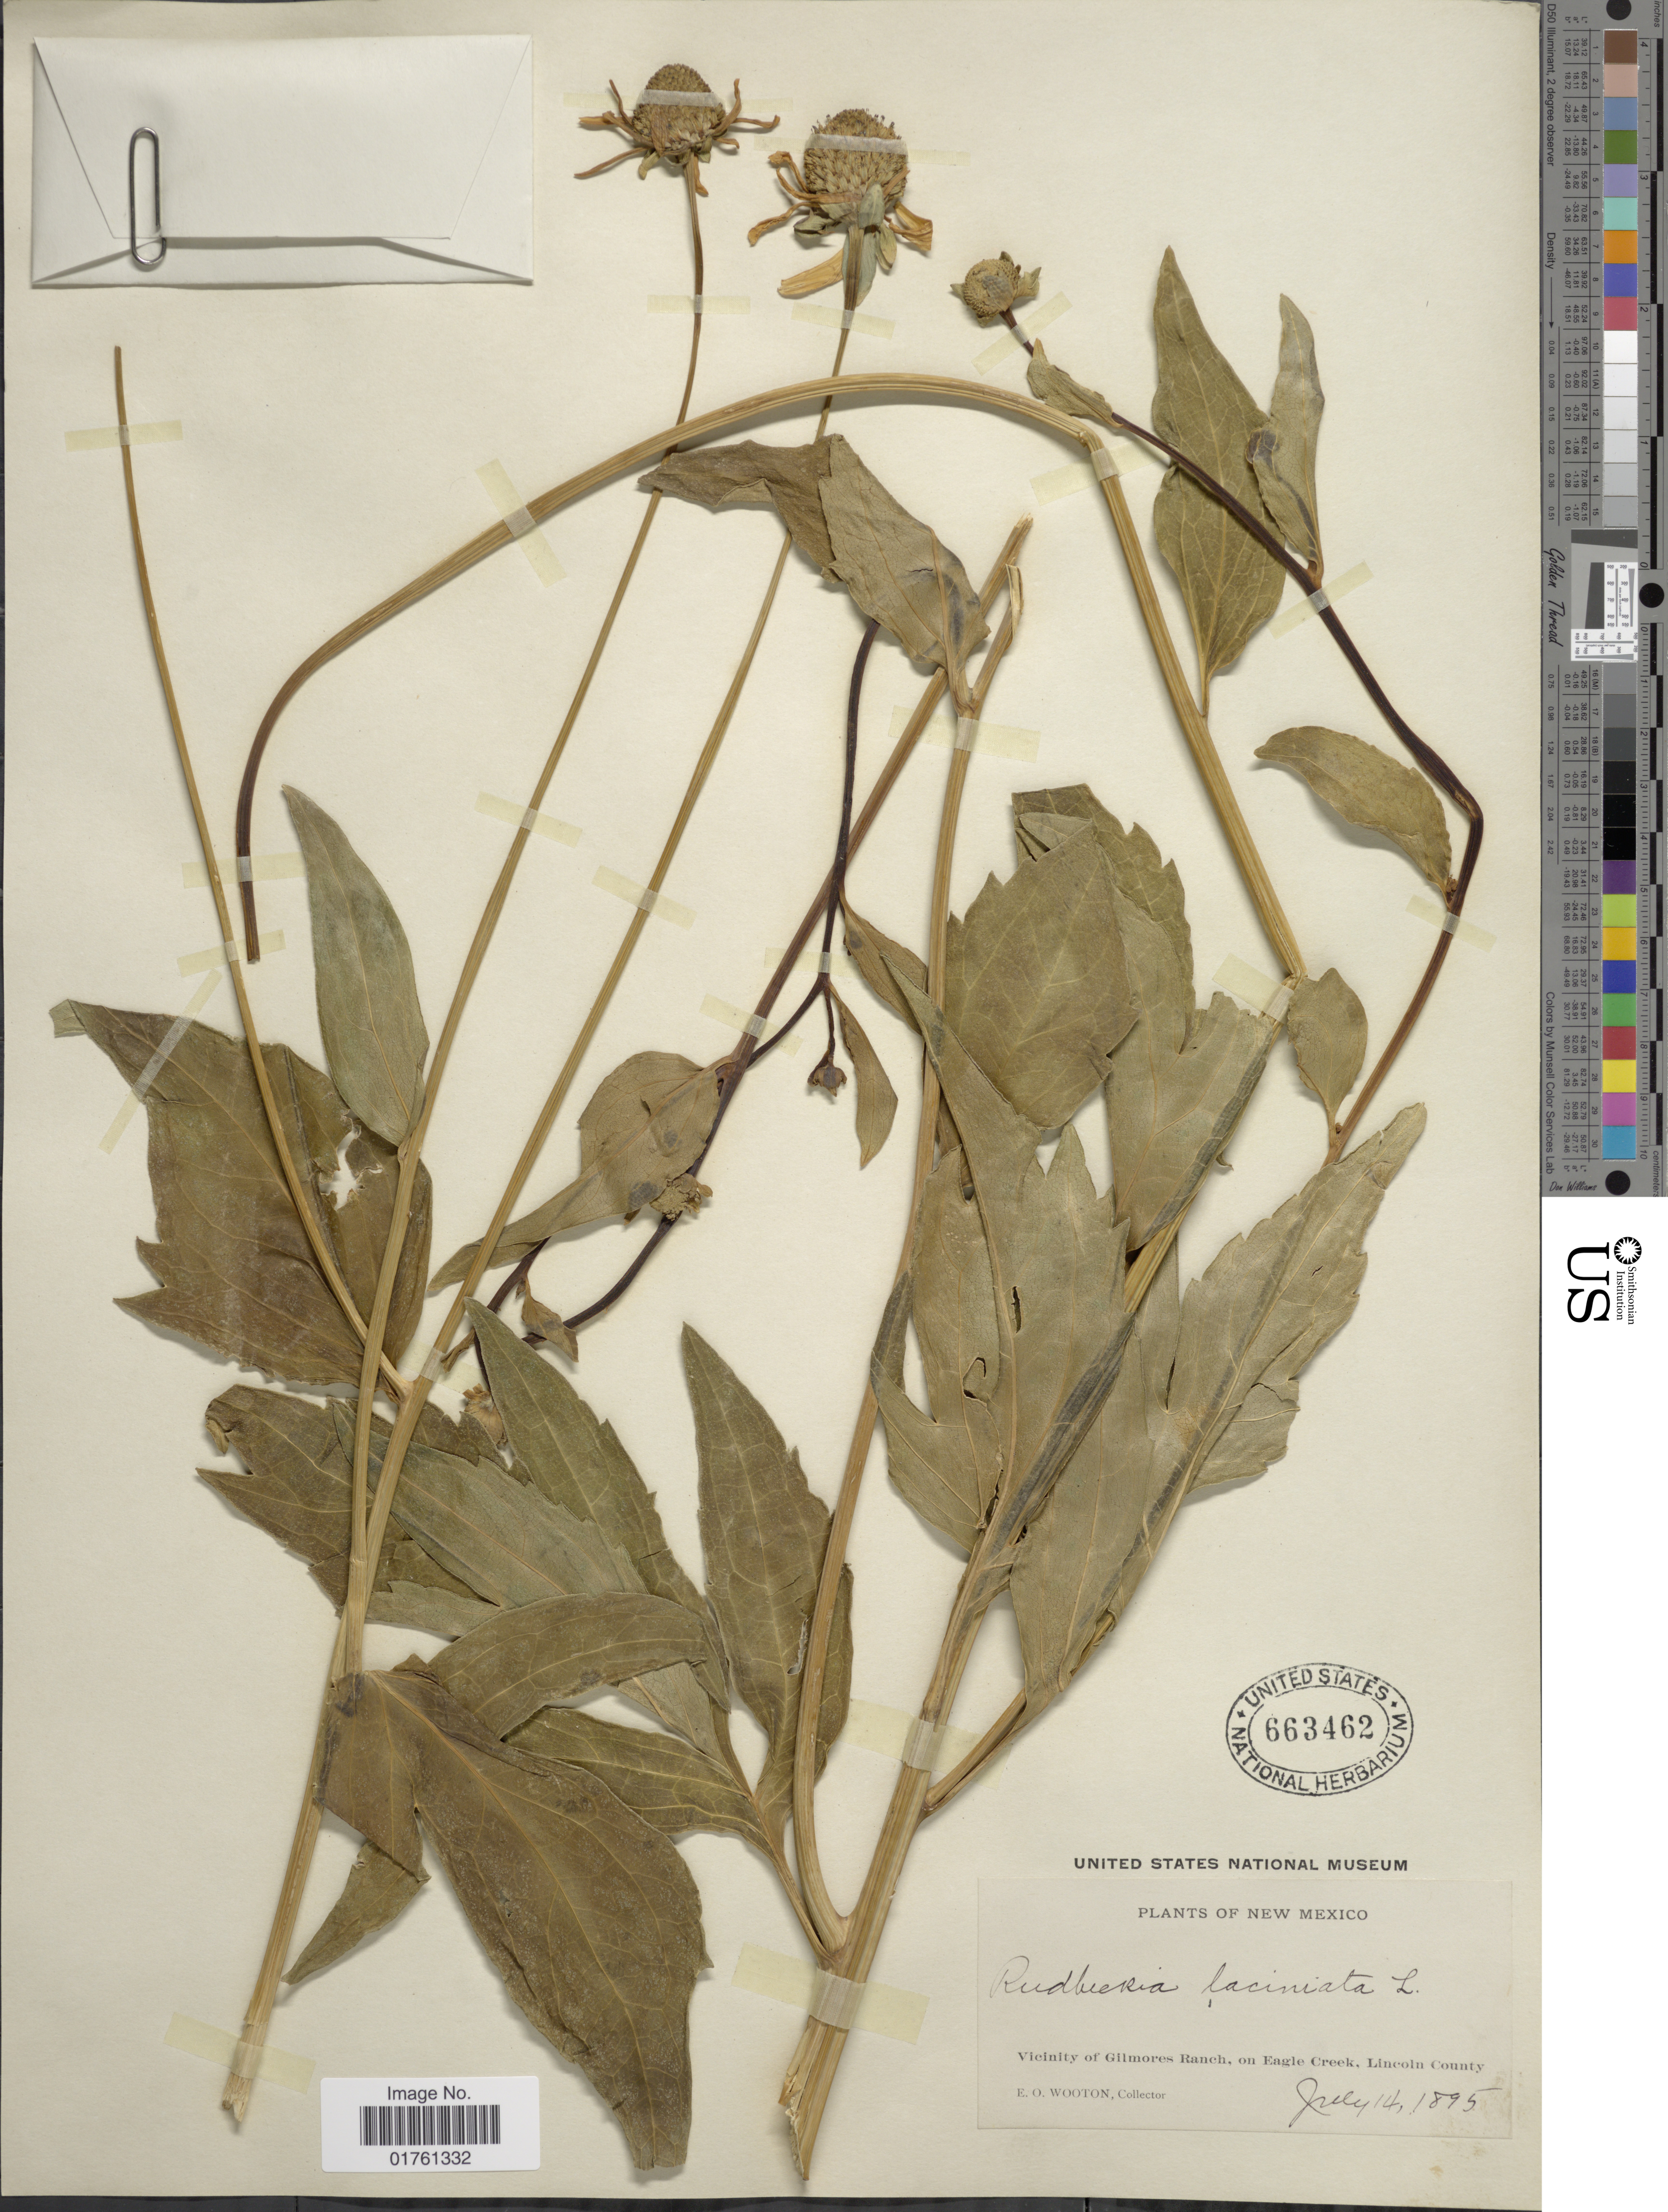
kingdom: Plantae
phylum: Tracheophyta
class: Magnoliopsida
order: Asterales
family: Asteraceae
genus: Rudbeckia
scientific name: Rudbeckia laciniata var. ampla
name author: (A. Nelson) Cronq.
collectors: E. O. Wooton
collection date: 1895-07-14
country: United States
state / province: New Mexico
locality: Vicinity of Gilmores Ranch, on Eagle Creek, Lincoln County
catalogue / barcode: US 663462